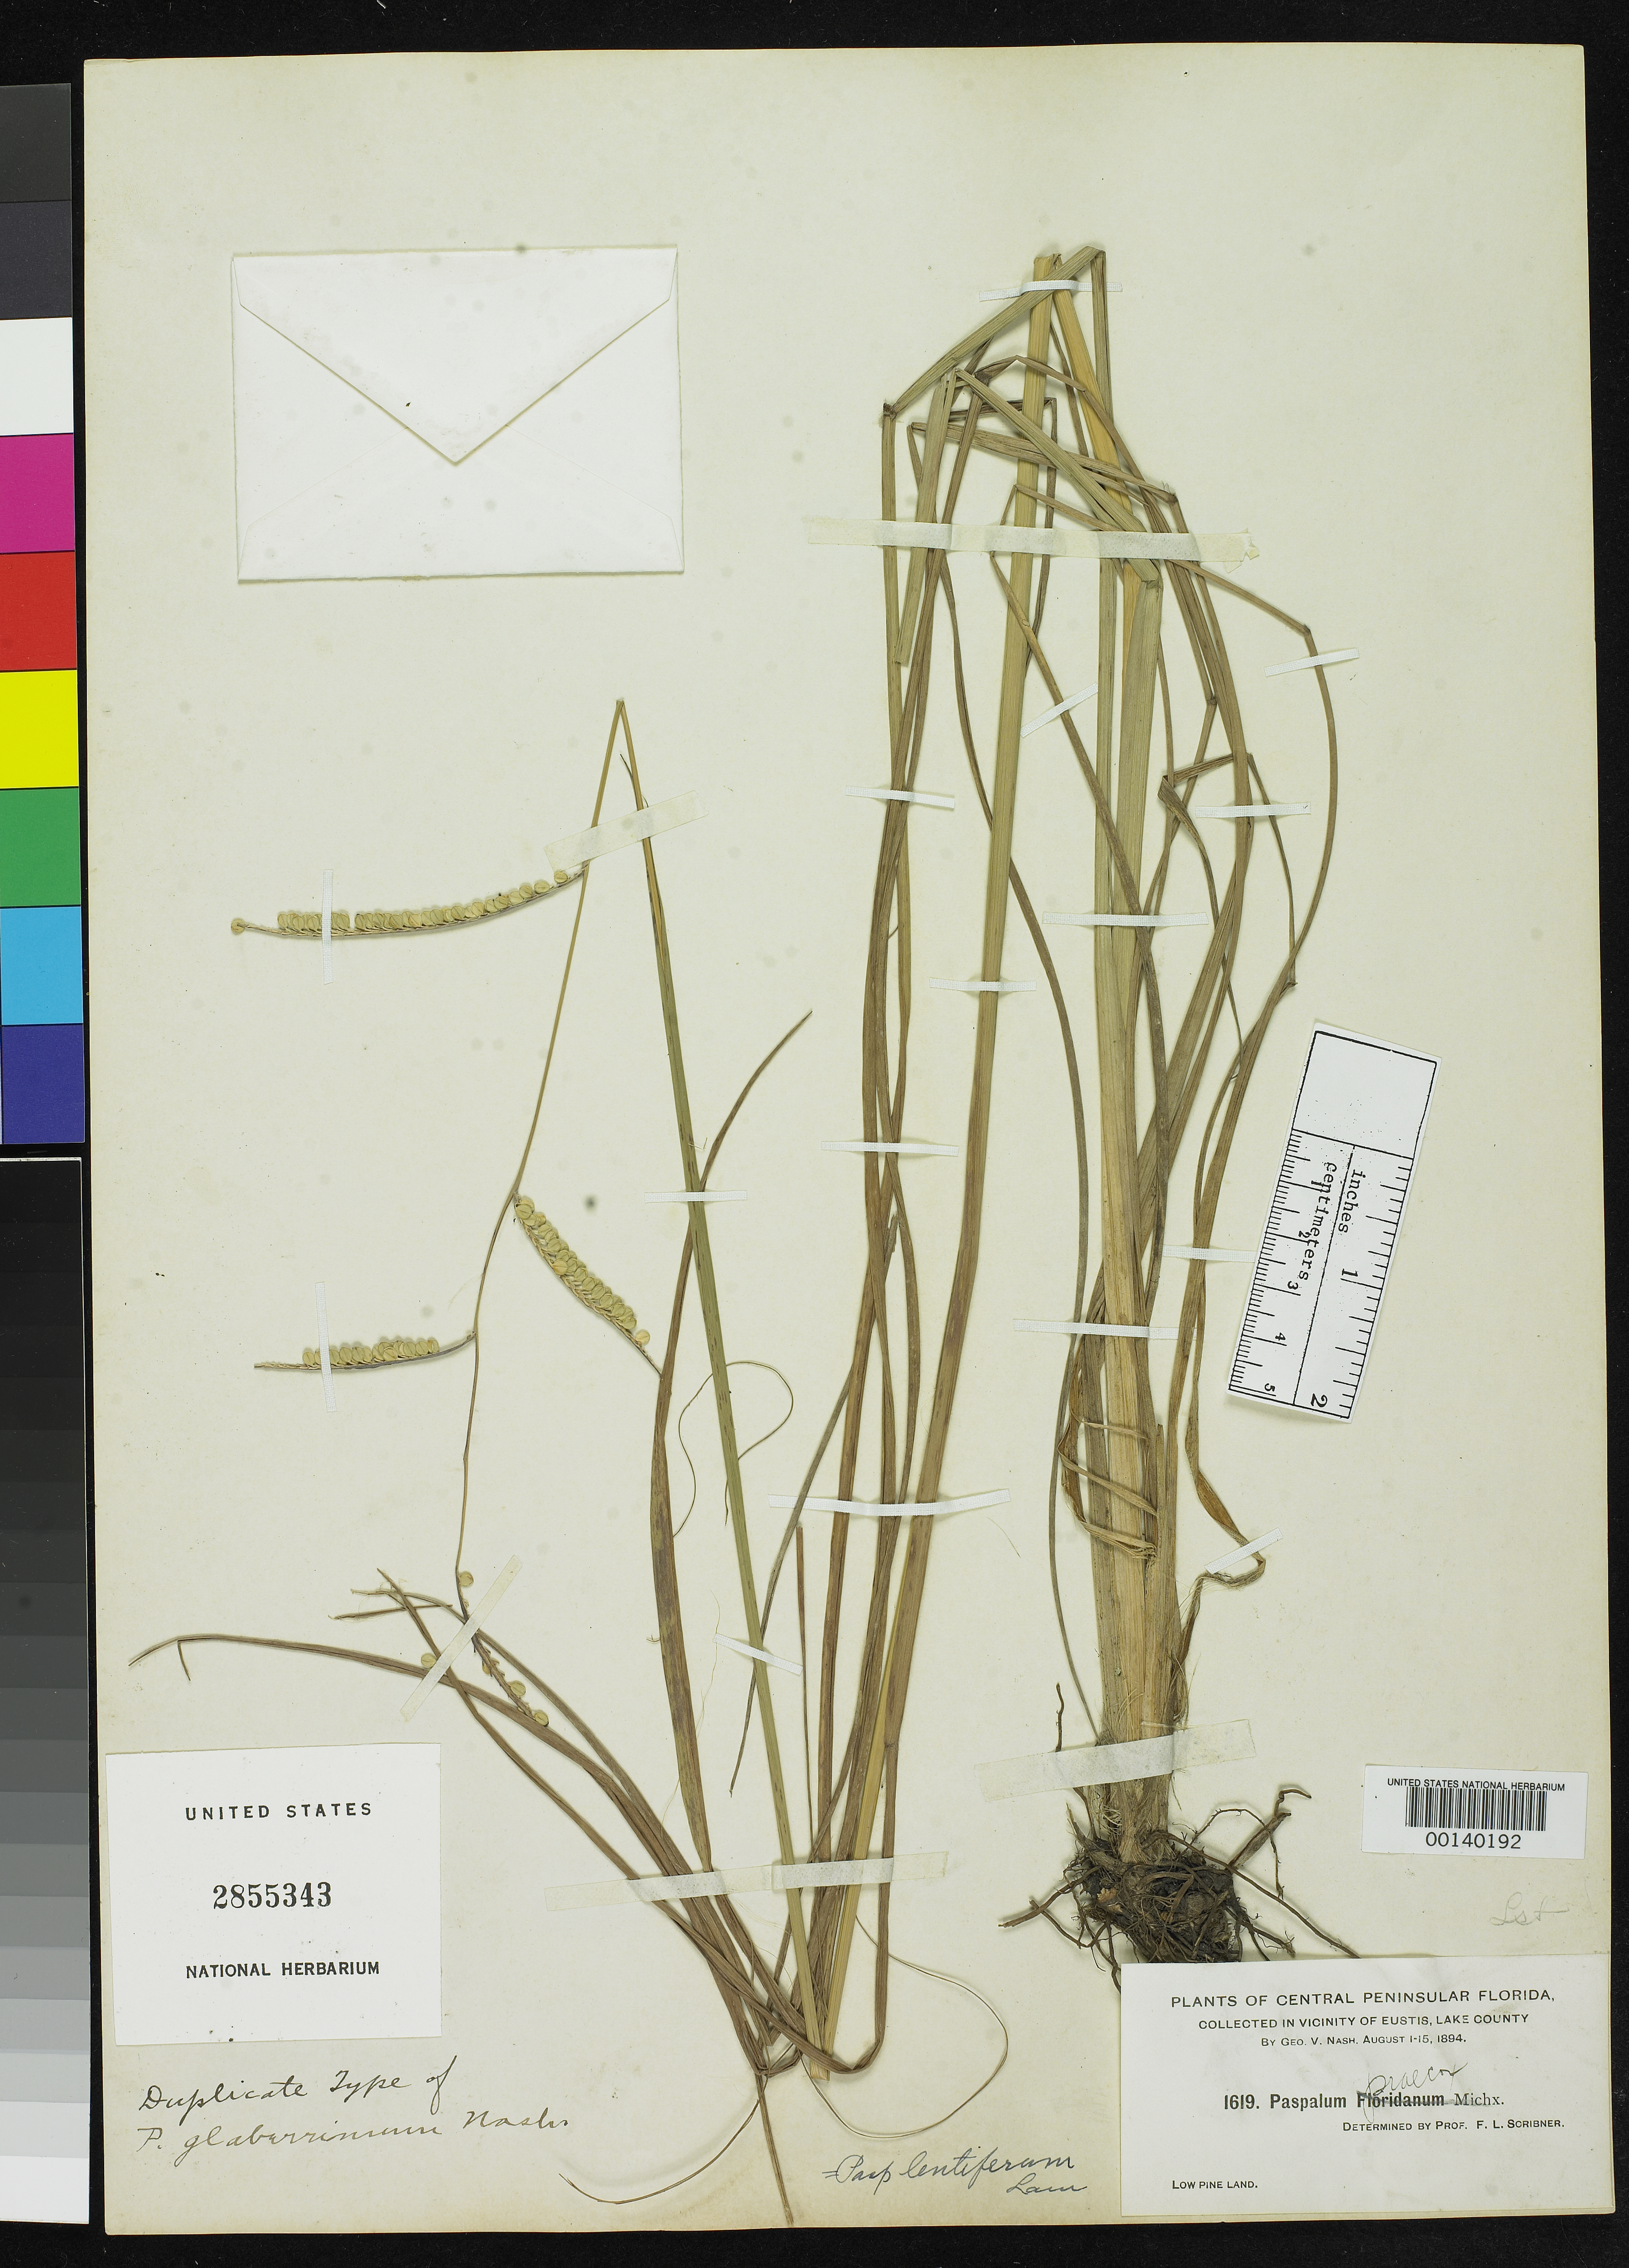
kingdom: Plantae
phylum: Tracheophyta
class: Liliopsida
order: Poales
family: Poaceae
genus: Paspalum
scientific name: Paspalum glaberrimum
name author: Nash in Small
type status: Isotype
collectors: G. V. Nash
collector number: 1619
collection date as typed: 01 Aug 1894 to 15 Aug 1894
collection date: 1894-08-01/1894-08-15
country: United States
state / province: Florida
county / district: Lake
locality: Near Eustis.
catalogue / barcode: US 2855343